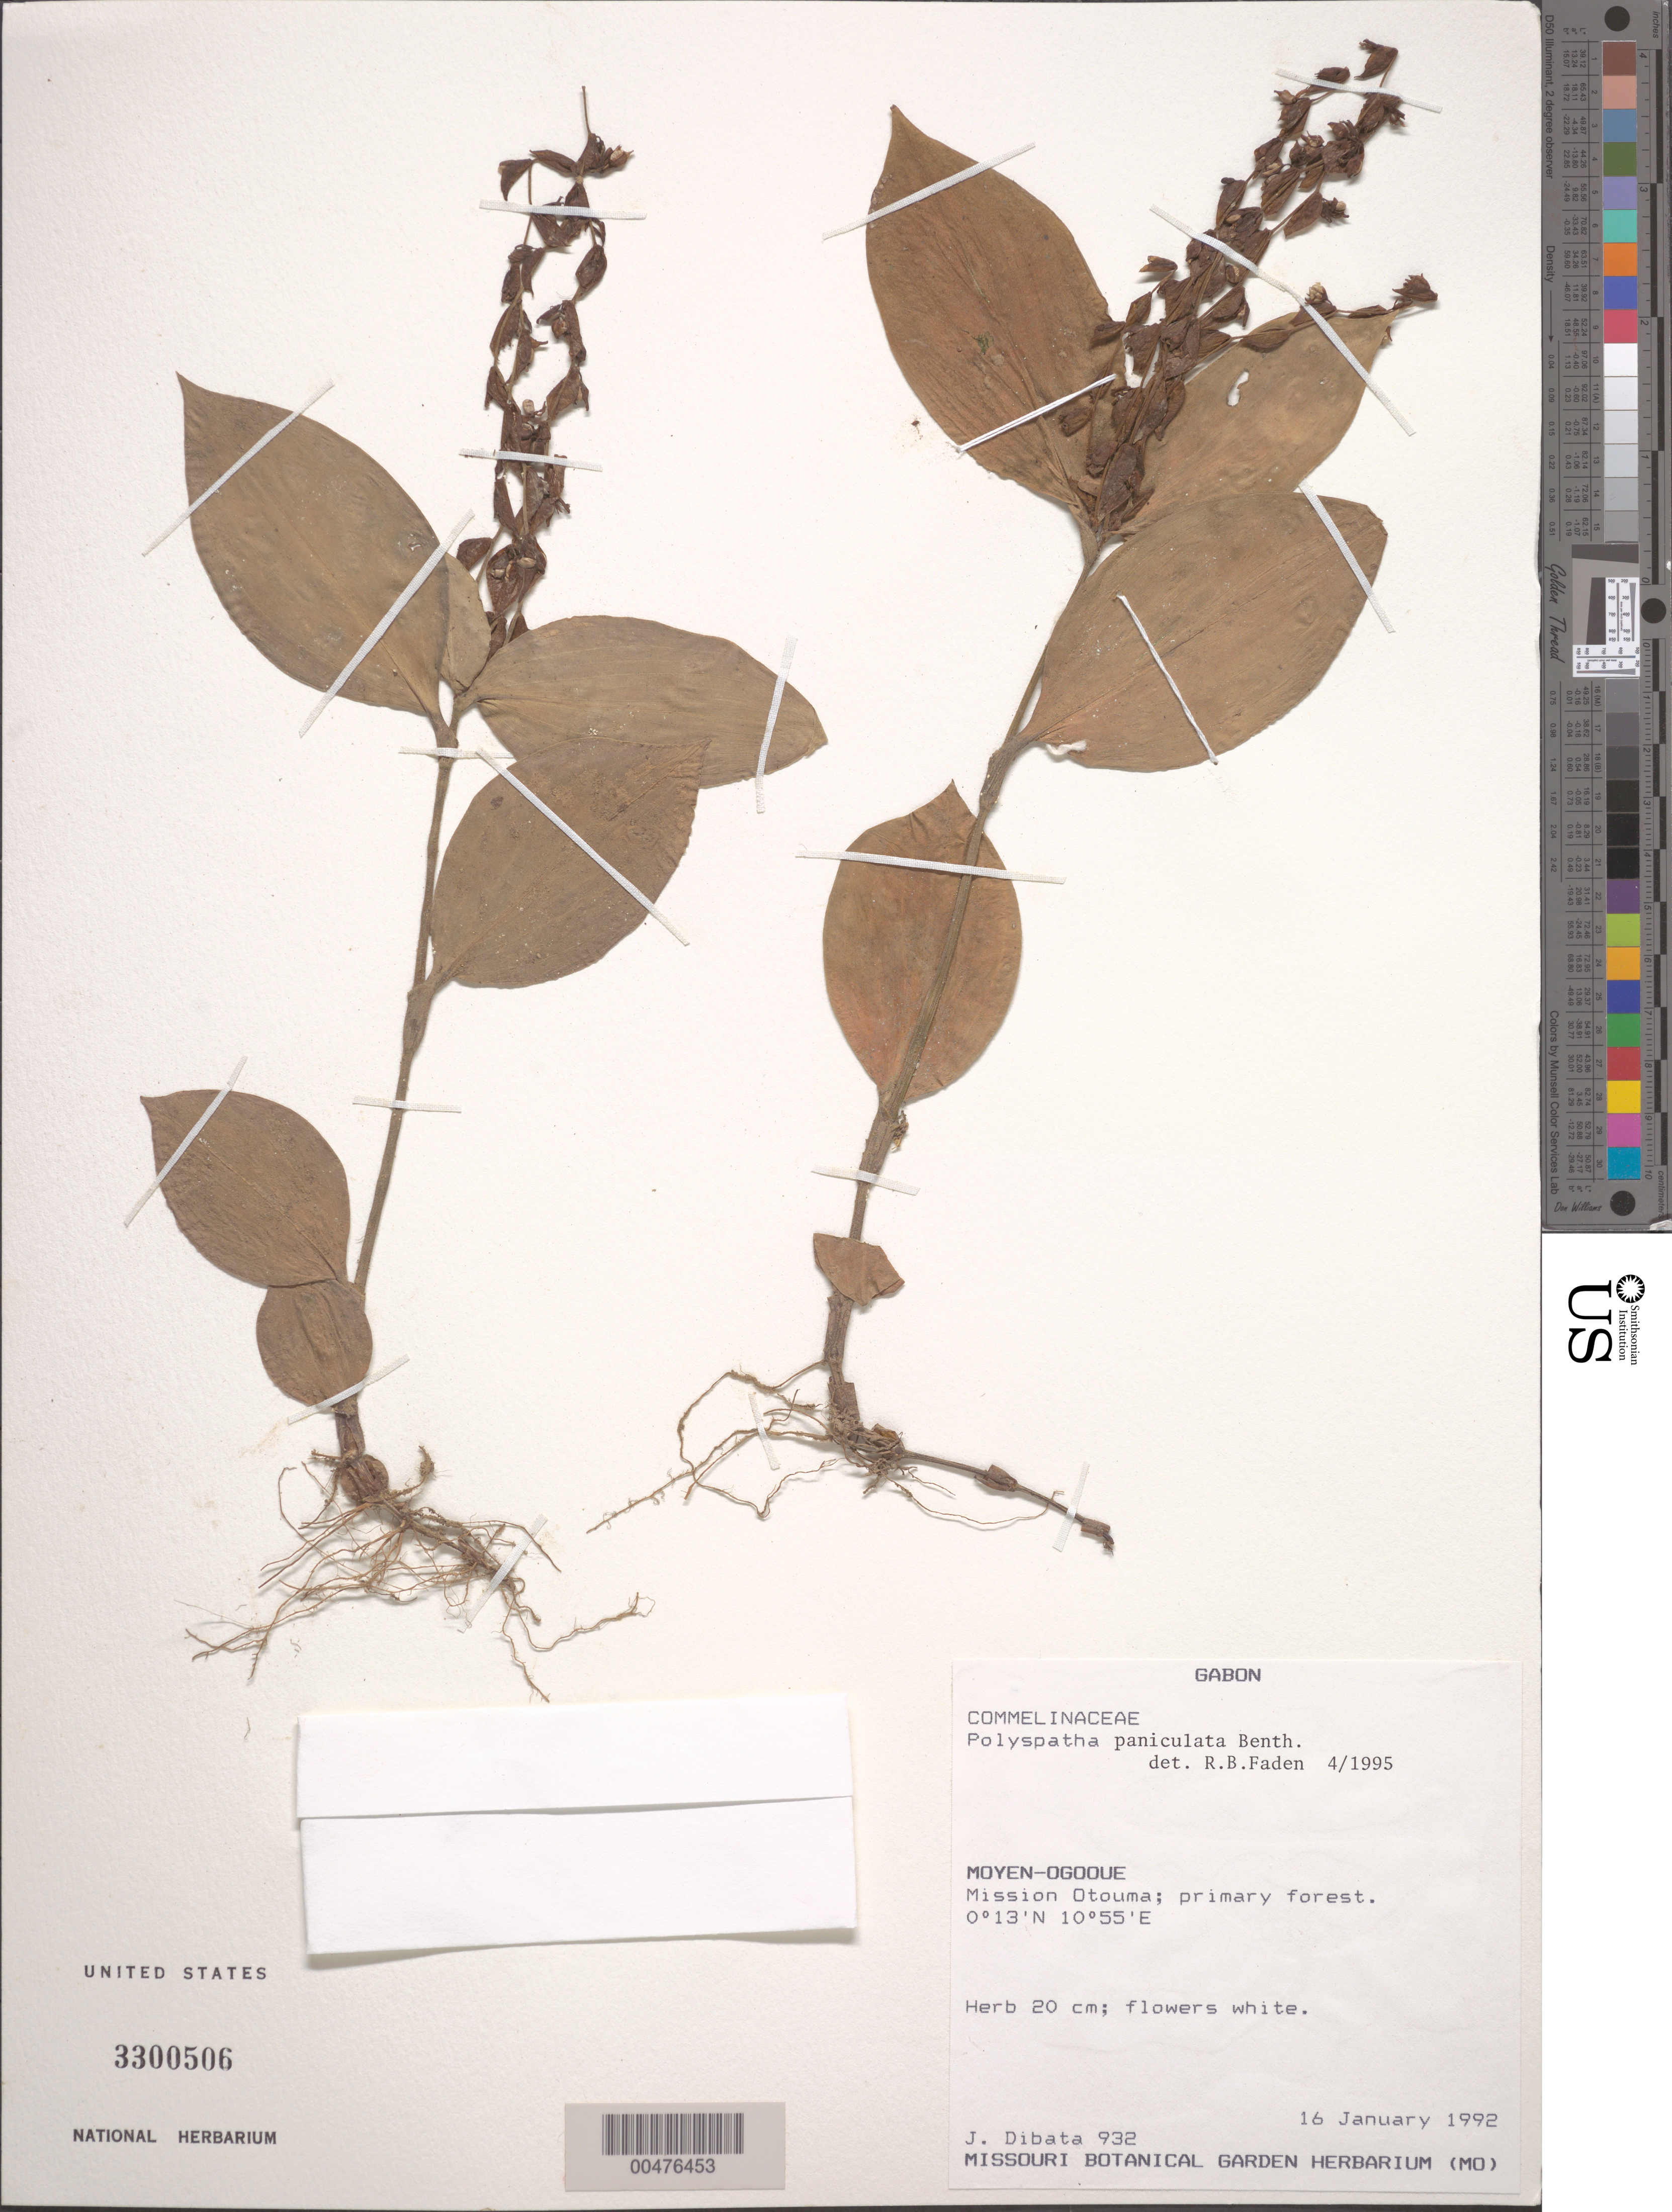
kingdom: Plantae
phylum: Tracheophyta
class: Liliopsida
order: Commelinales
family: Commelinaceae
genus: Polyspatha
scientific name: Polyspatha paniculata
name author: Benth.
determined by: Faden, Robert B., (US), Smithsonian Institution - National Museum of Natural History (UNITED STATES)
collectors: J. Dibata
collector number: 932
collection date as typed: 16 Jan 1992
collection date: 1992-01-16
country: Gabon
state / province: Moyen-ogooué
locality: Mission Otouma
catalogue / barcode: US 3300506